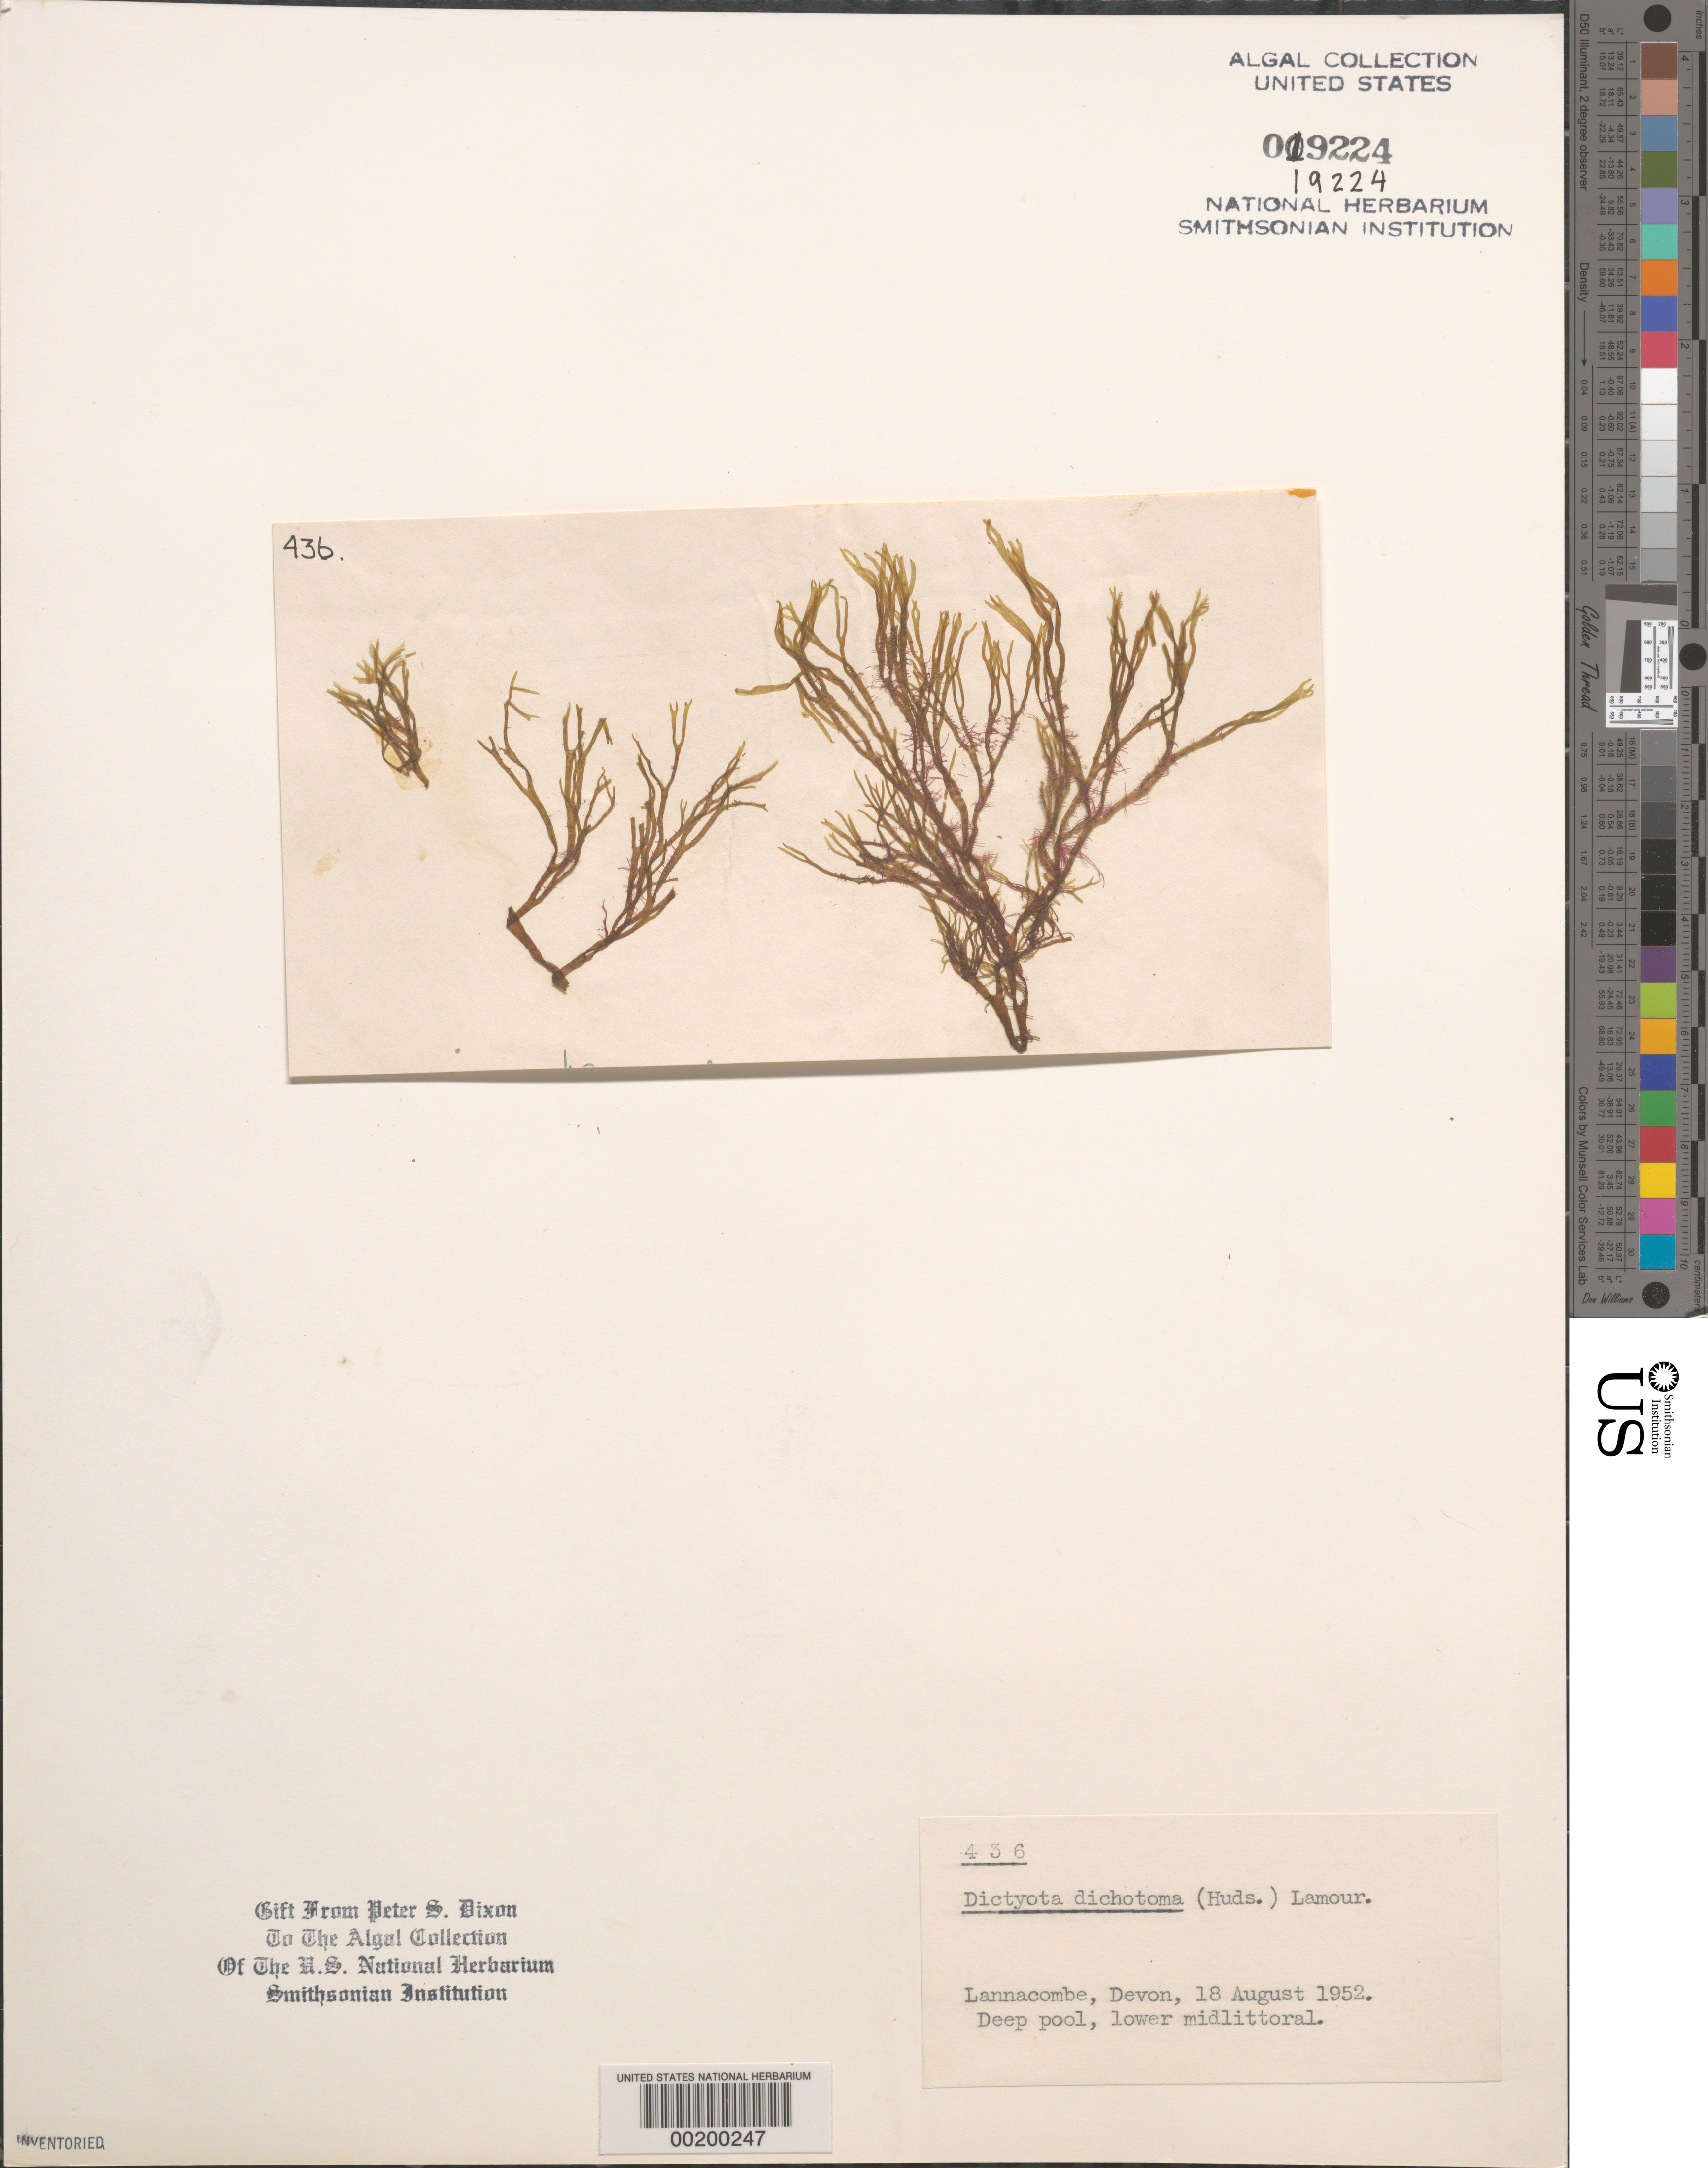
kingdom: Chromista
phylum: Ochrophyta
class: Phaeophyceae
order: Dictyotales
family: Dictyotaceae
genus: Dictyota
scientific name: Dictyota dichotoma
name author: (Huds.) J.V.Lamouroux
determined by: Dixon, P. S.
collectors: P. S. Dixon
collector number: PSD 436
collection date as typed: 18 Aug 1952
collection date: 1952-08-18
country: United Kingdom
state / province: England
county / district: Devon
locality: Lannacombe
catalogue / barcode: US 19224